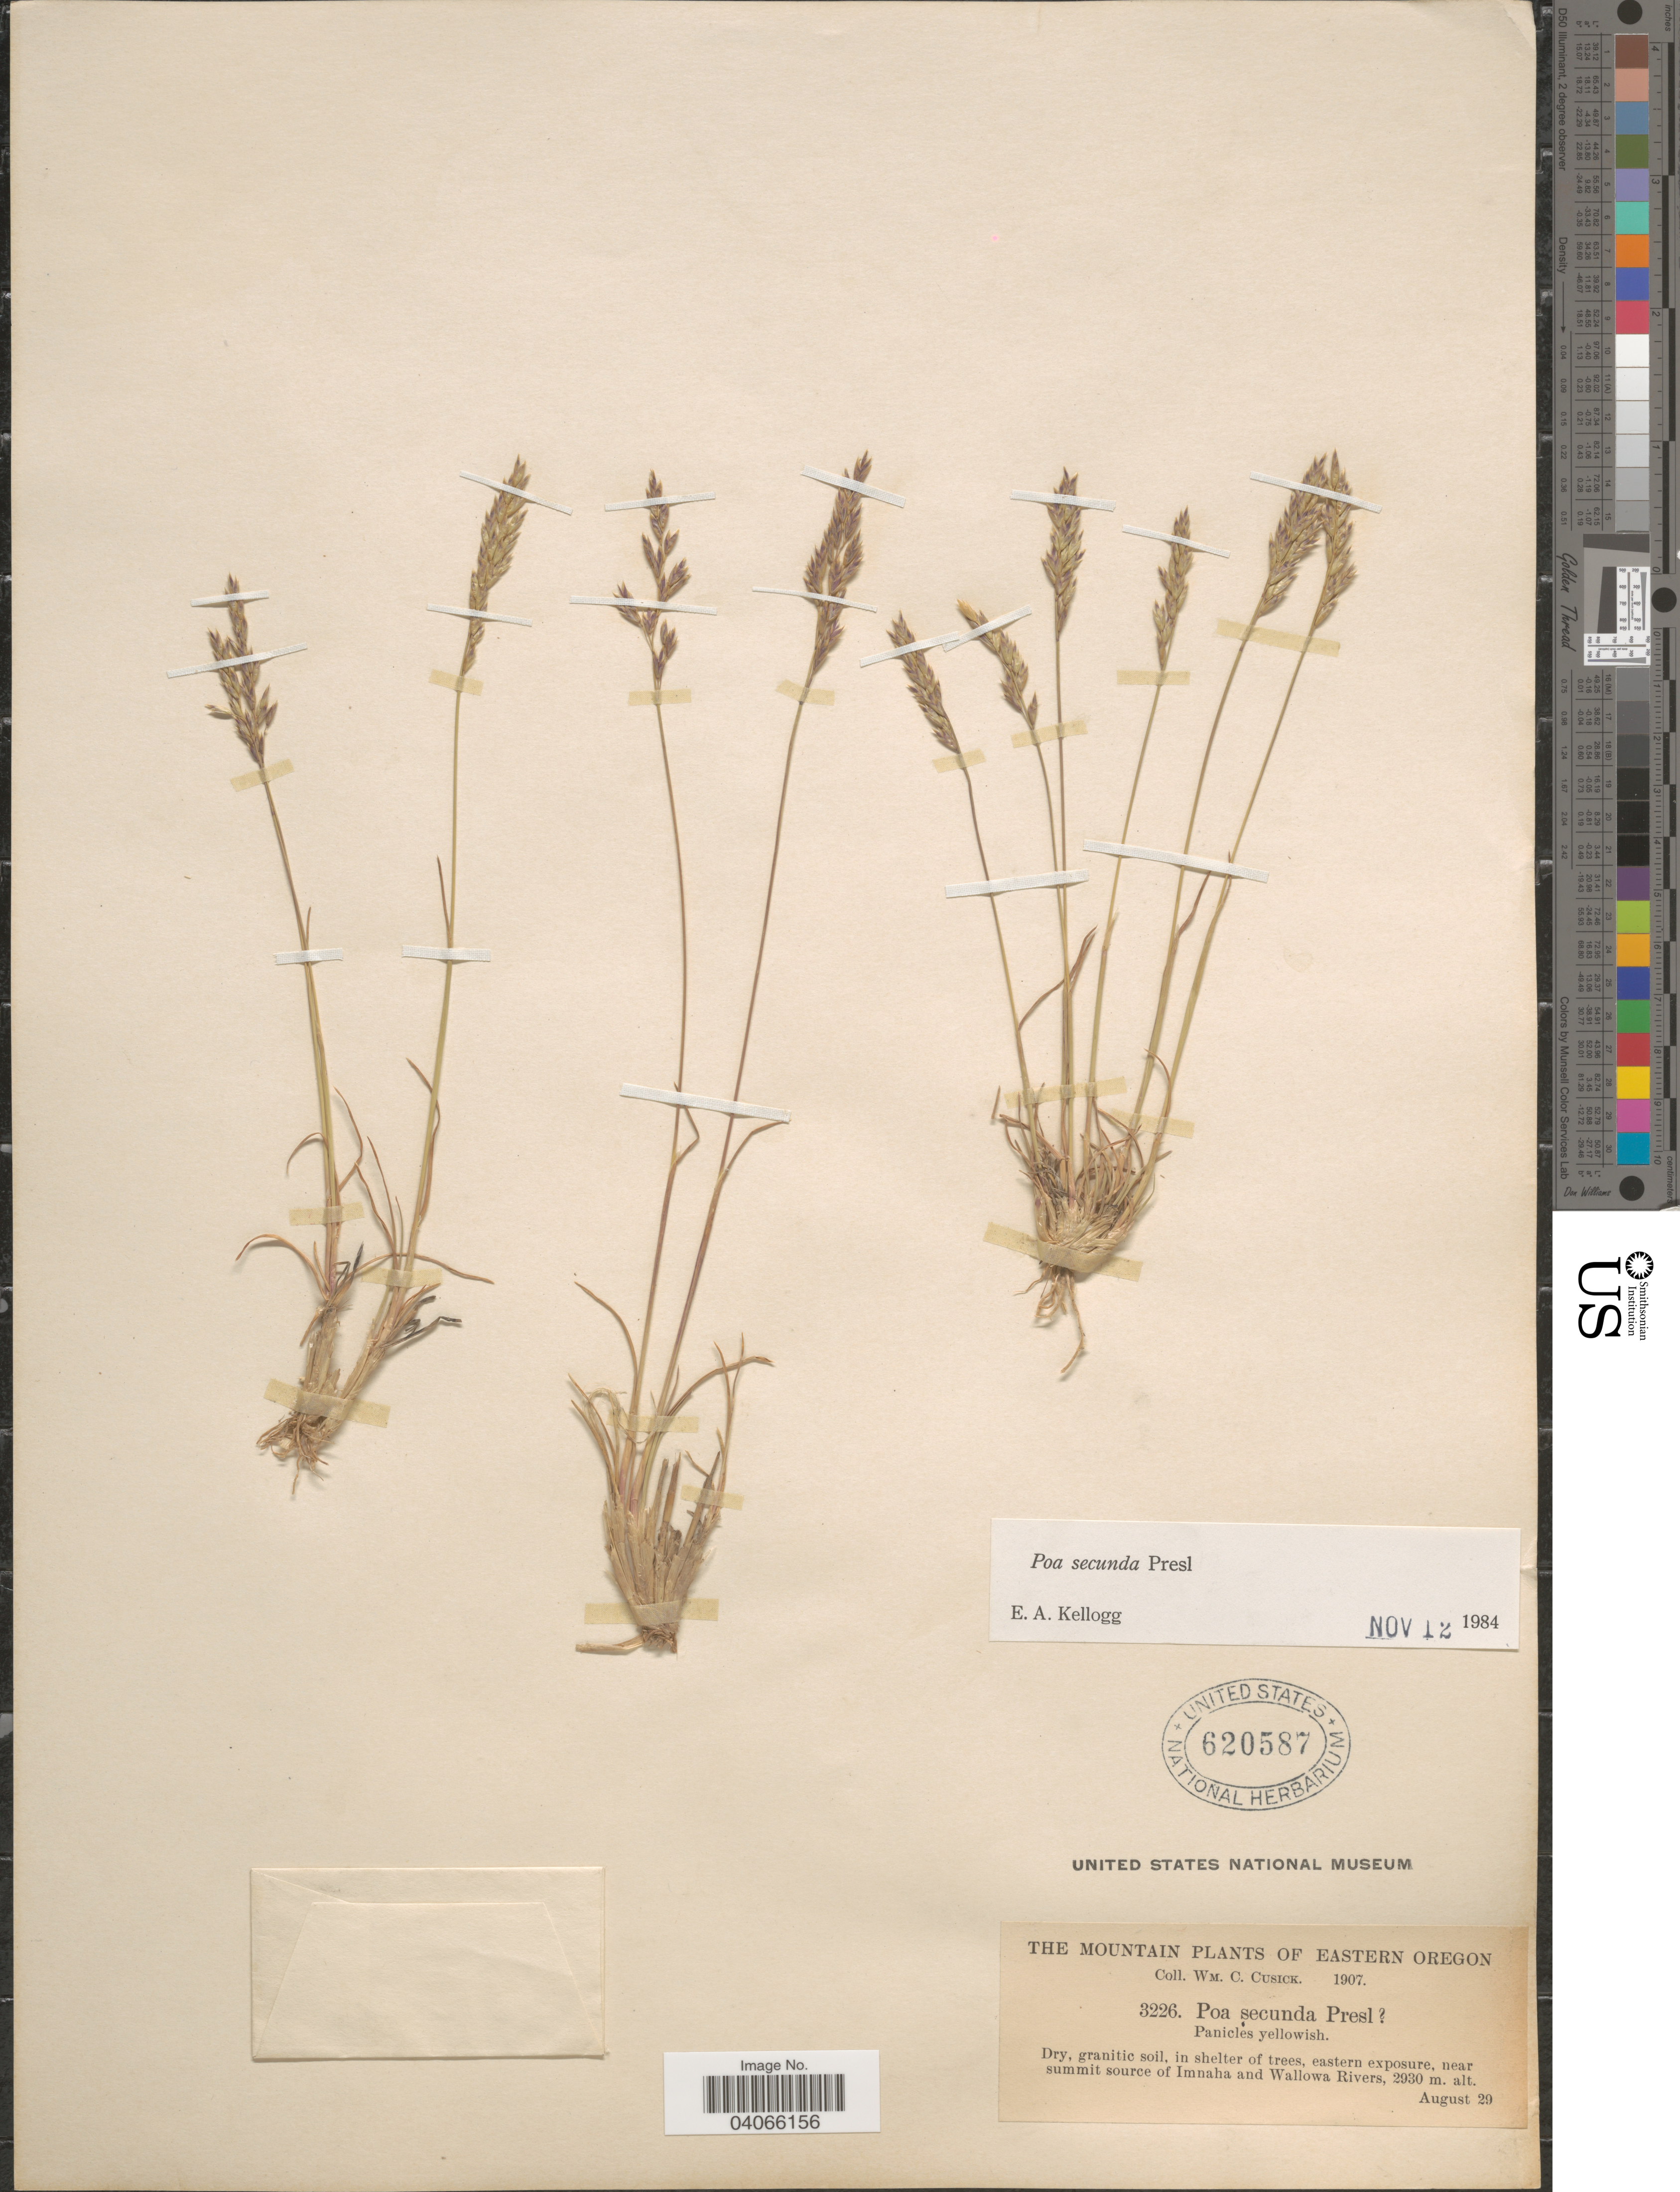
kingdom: Plantae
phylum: Tracheophyta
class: Liliopsida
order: Poales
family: Poaceae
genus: Poa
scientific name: Poa secunda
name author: J. Presl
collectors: W. C. Cusick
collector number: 3226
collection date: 1907-08-29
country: United States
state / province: Oregon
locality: The Mountain Plants of Eastern Oregon. Dry, granitic soil, in shelter of trees, eastern exposure, near summit source of Imnaha and Wallowa Rivers.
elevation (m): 2930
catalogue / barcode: US 620587